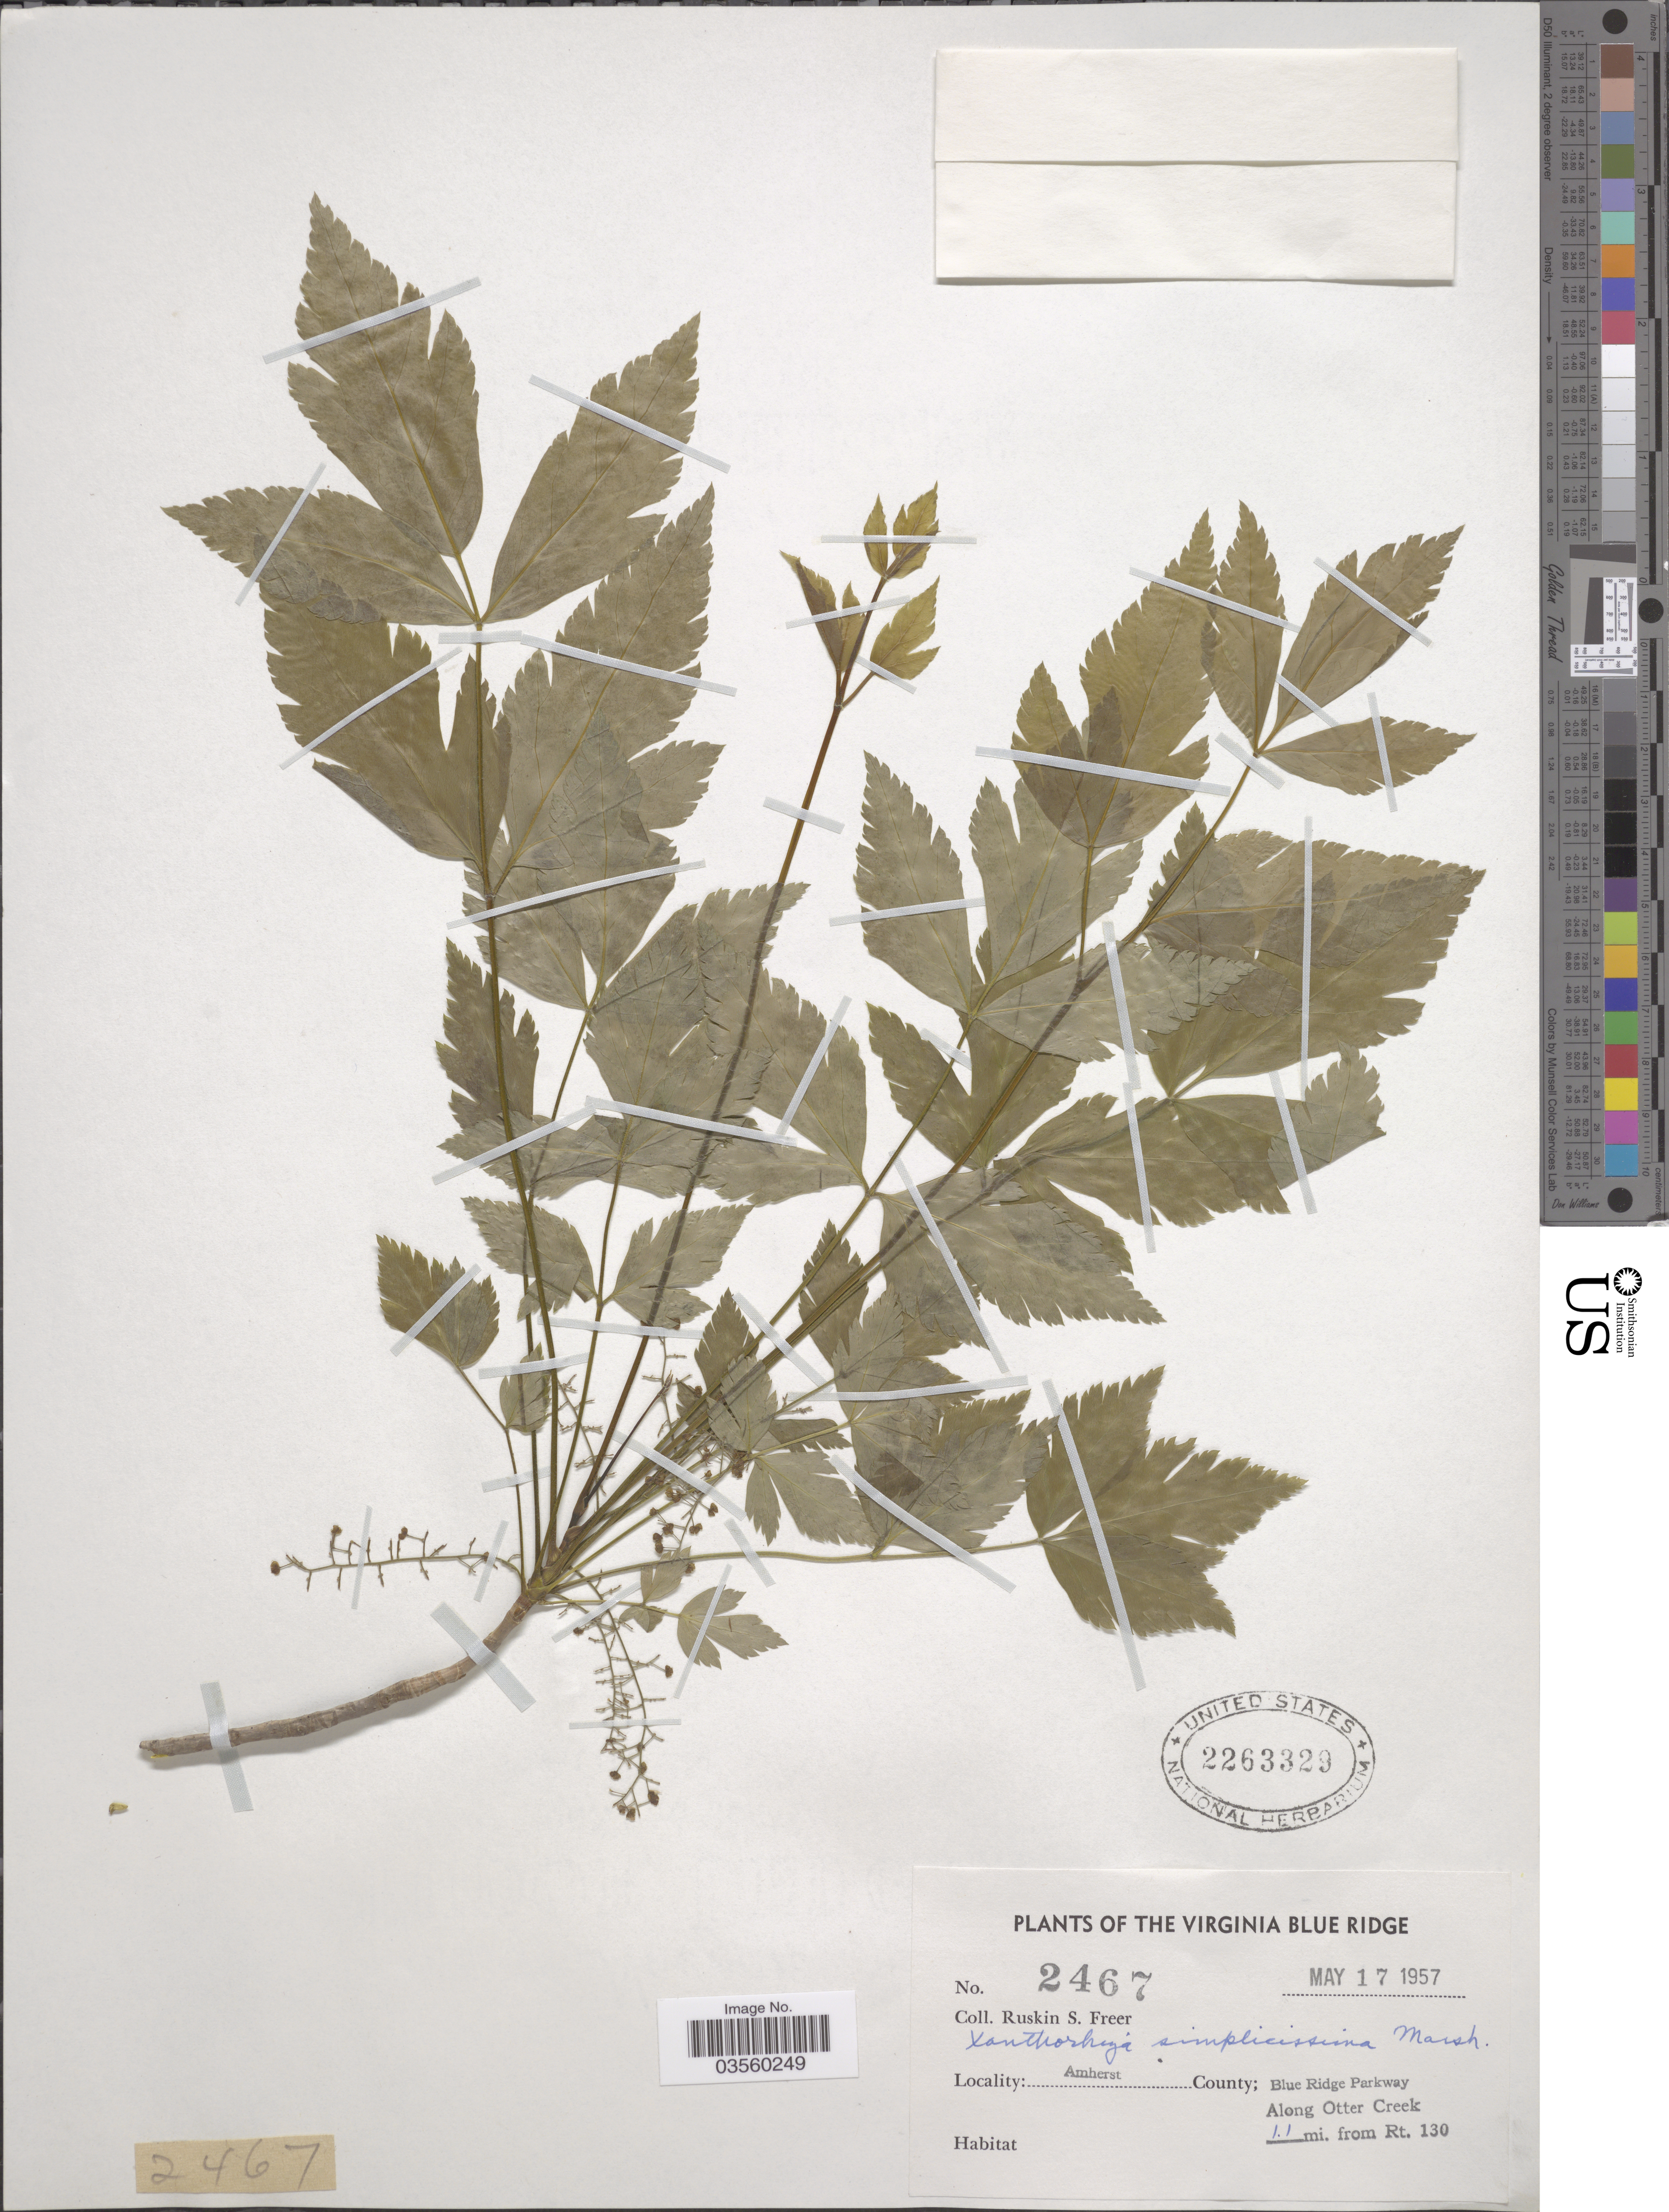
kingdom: Plantae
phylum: Tracheophyta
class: Magnoliopsida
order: Ranunculales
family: Ranunculaceae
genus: Xanthorhiza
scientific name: Xanthorhiza simplicissima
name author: Marshall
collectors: R. Freer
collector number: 2467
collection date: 1957-05-17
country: United States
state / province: Virginia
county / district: Amherst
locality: The Virginia Blue Ridge. Amherst County; Blue Ridge Parkway. Along Otter Creek, 1.1 mi. from Rt. 130.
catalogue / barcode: US 2263329